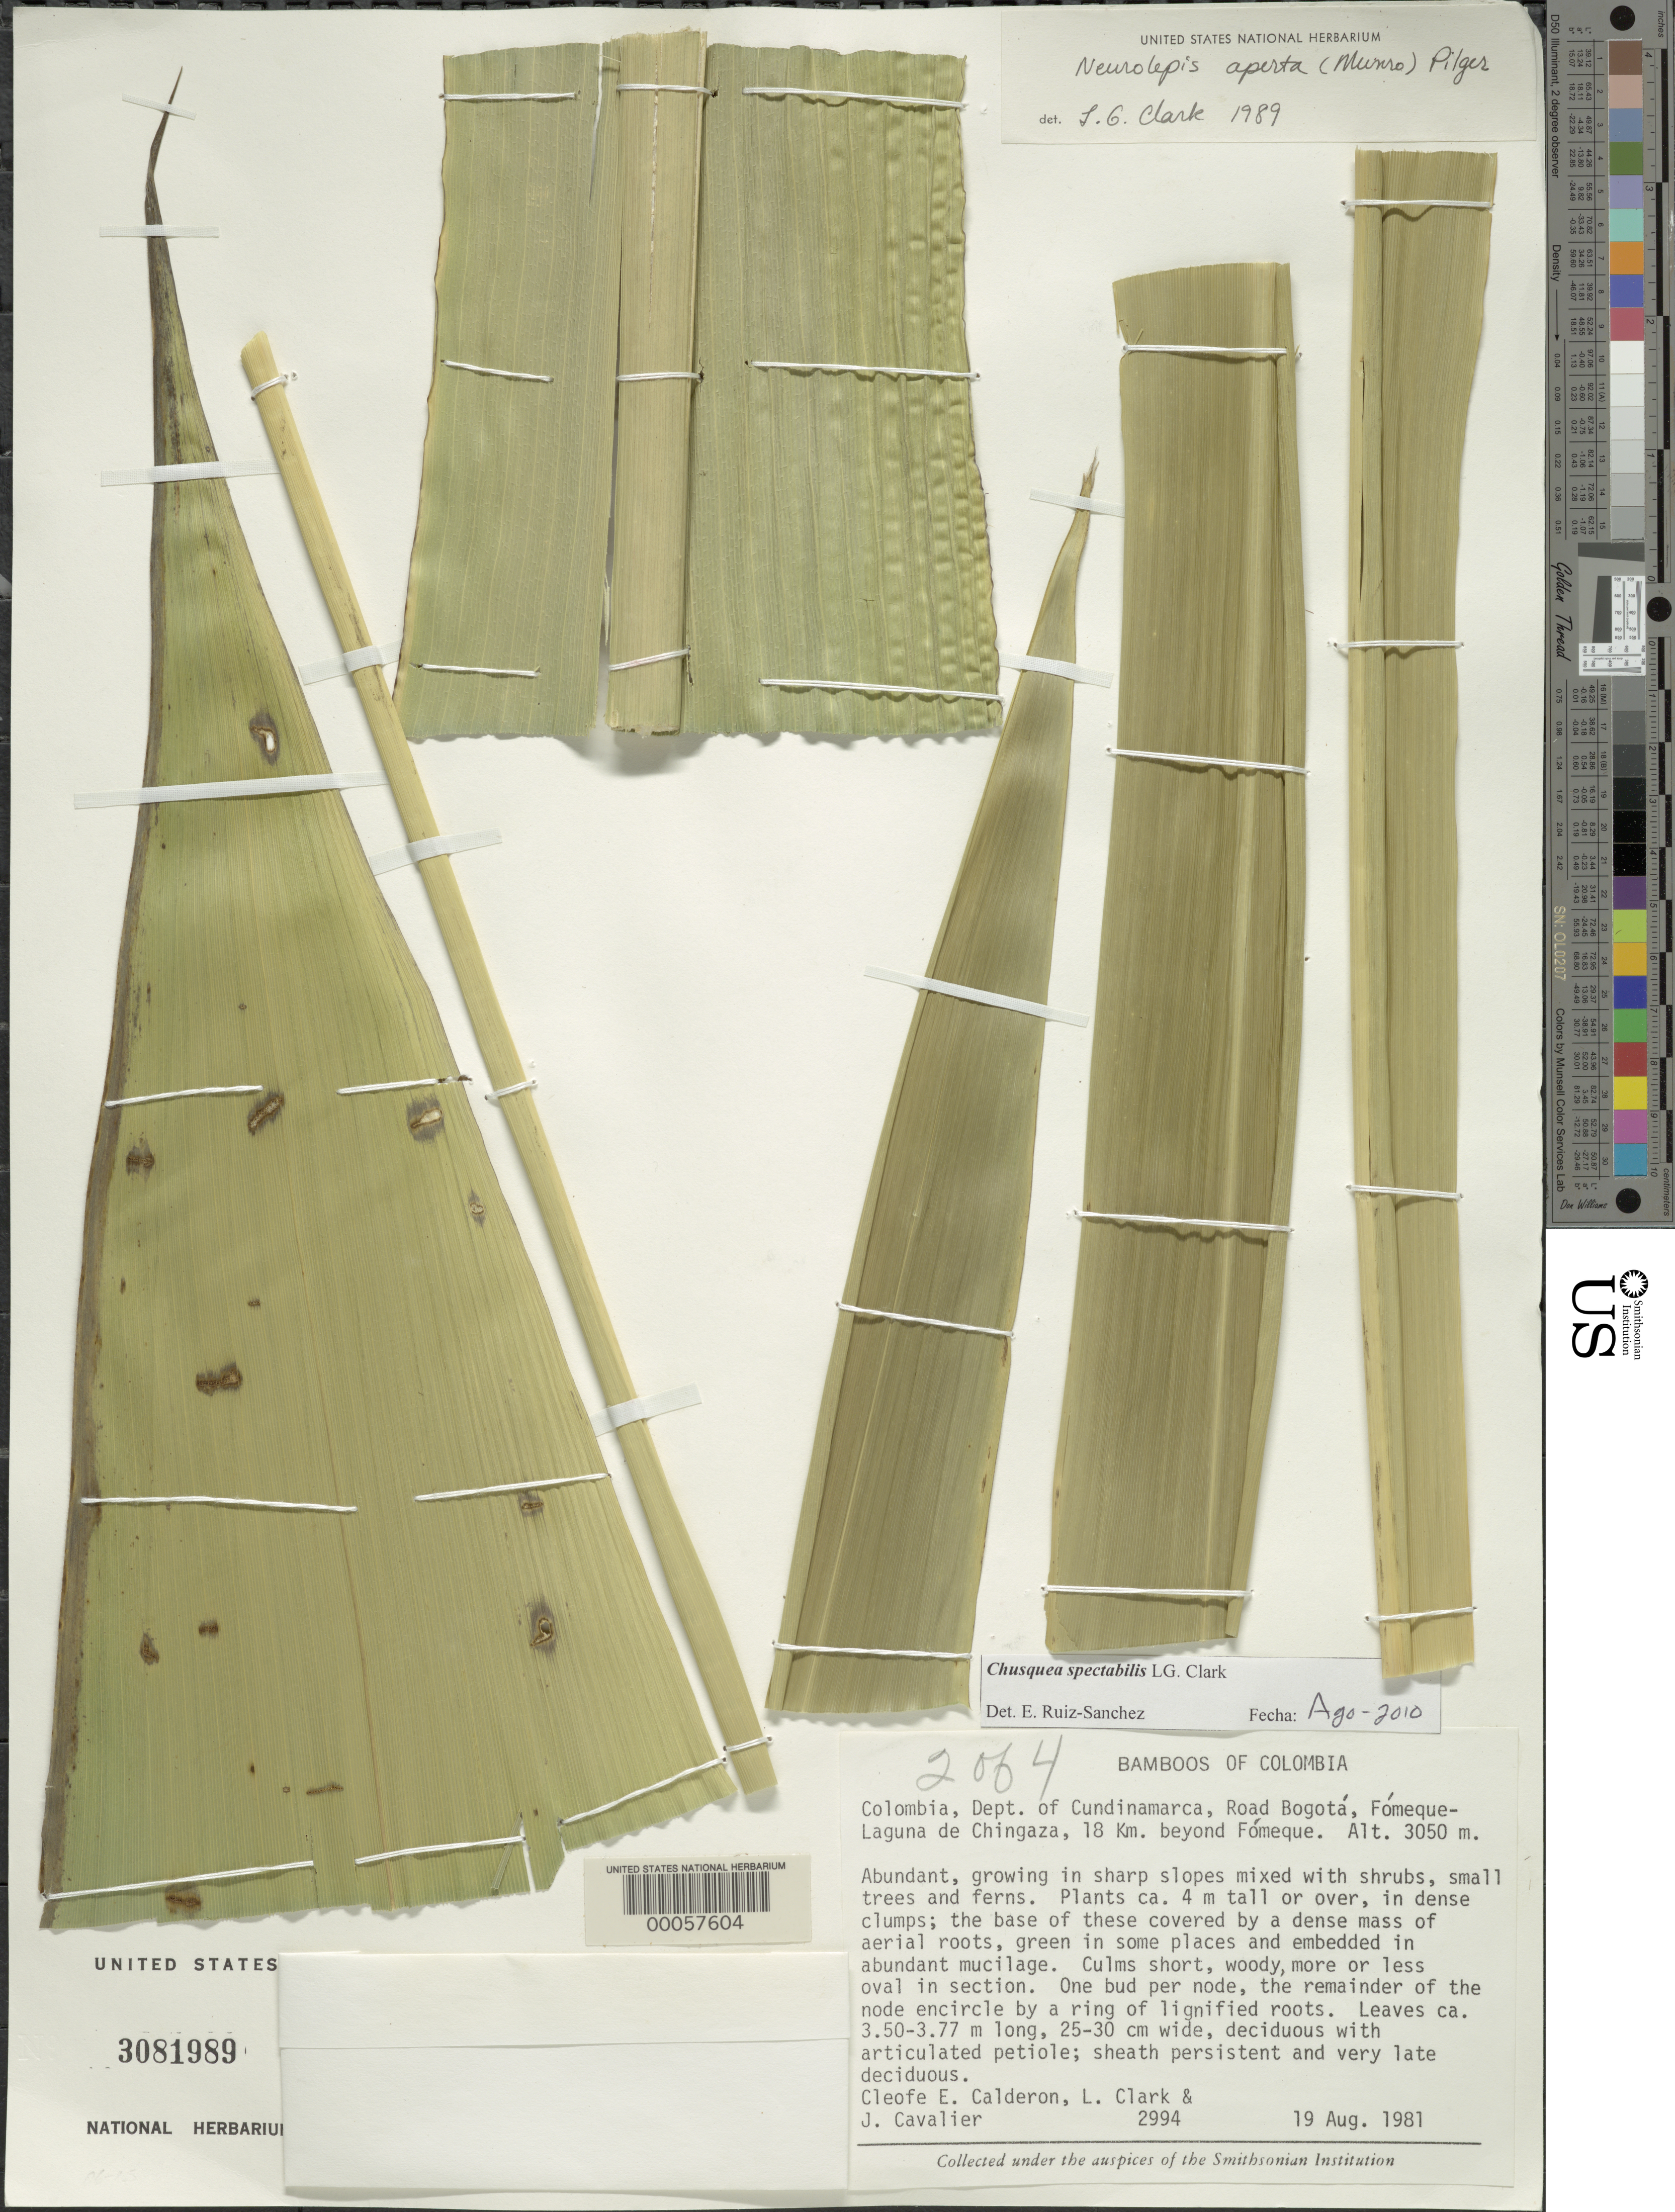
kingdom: Plantae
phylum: Tracheophyta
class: Liliopsida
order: Poales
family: Poaceae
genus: Chusquea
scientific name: Chusquea spectabilis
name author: L.G. Clark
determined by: Ruíz-Sanchez, E.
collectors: C. E. Calderón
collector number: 2994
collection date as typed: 19 Aug 1981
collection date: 1981-08-19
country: Colombia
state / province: Cundinamarca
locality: Road Bogota, Fomeque-Laguna de Chingaza, 18 km beyond Fomeque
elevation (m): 3050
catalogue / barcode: US 3081989